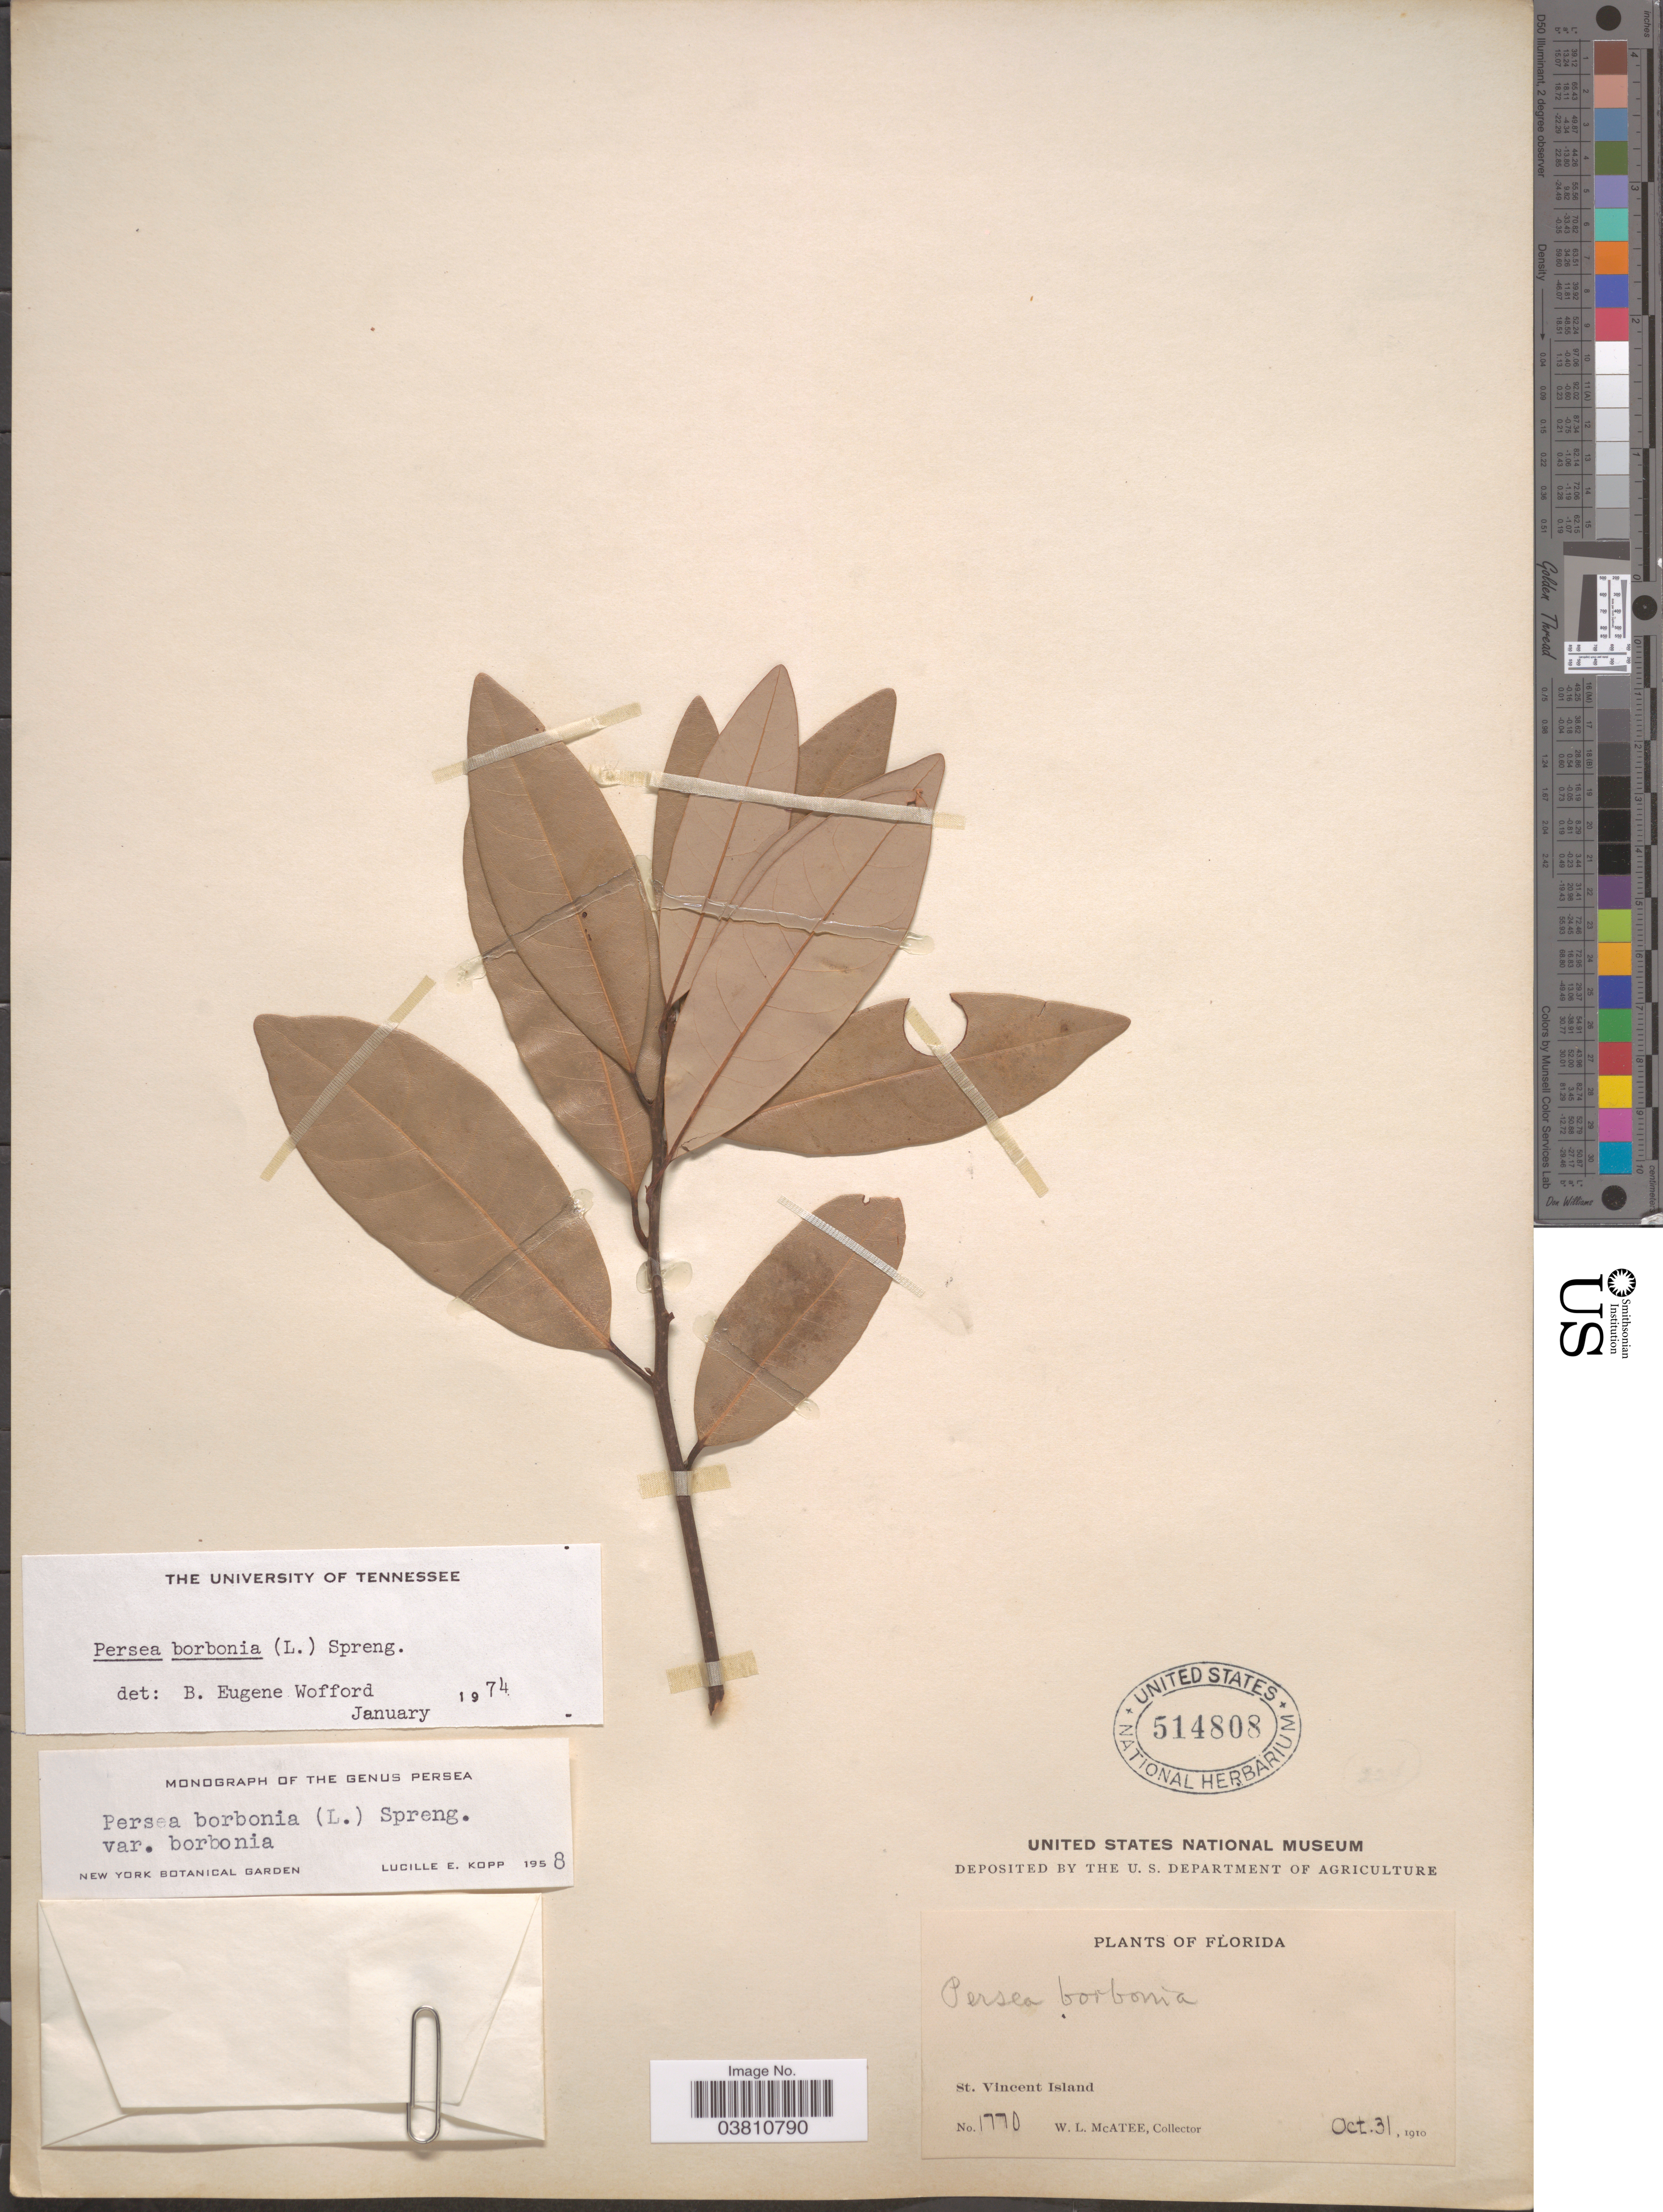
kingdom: Plantae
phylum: Tracheophyta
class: Magnoliopsida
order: Laurales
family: Lauraceae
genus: Persea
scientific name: Persea borbonia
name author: (L.) Spreng.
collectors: W. McAtee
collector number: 1770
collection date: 1910-10-31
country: United States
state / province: Florida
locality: St. Vincent Island.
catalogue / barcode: US 514808